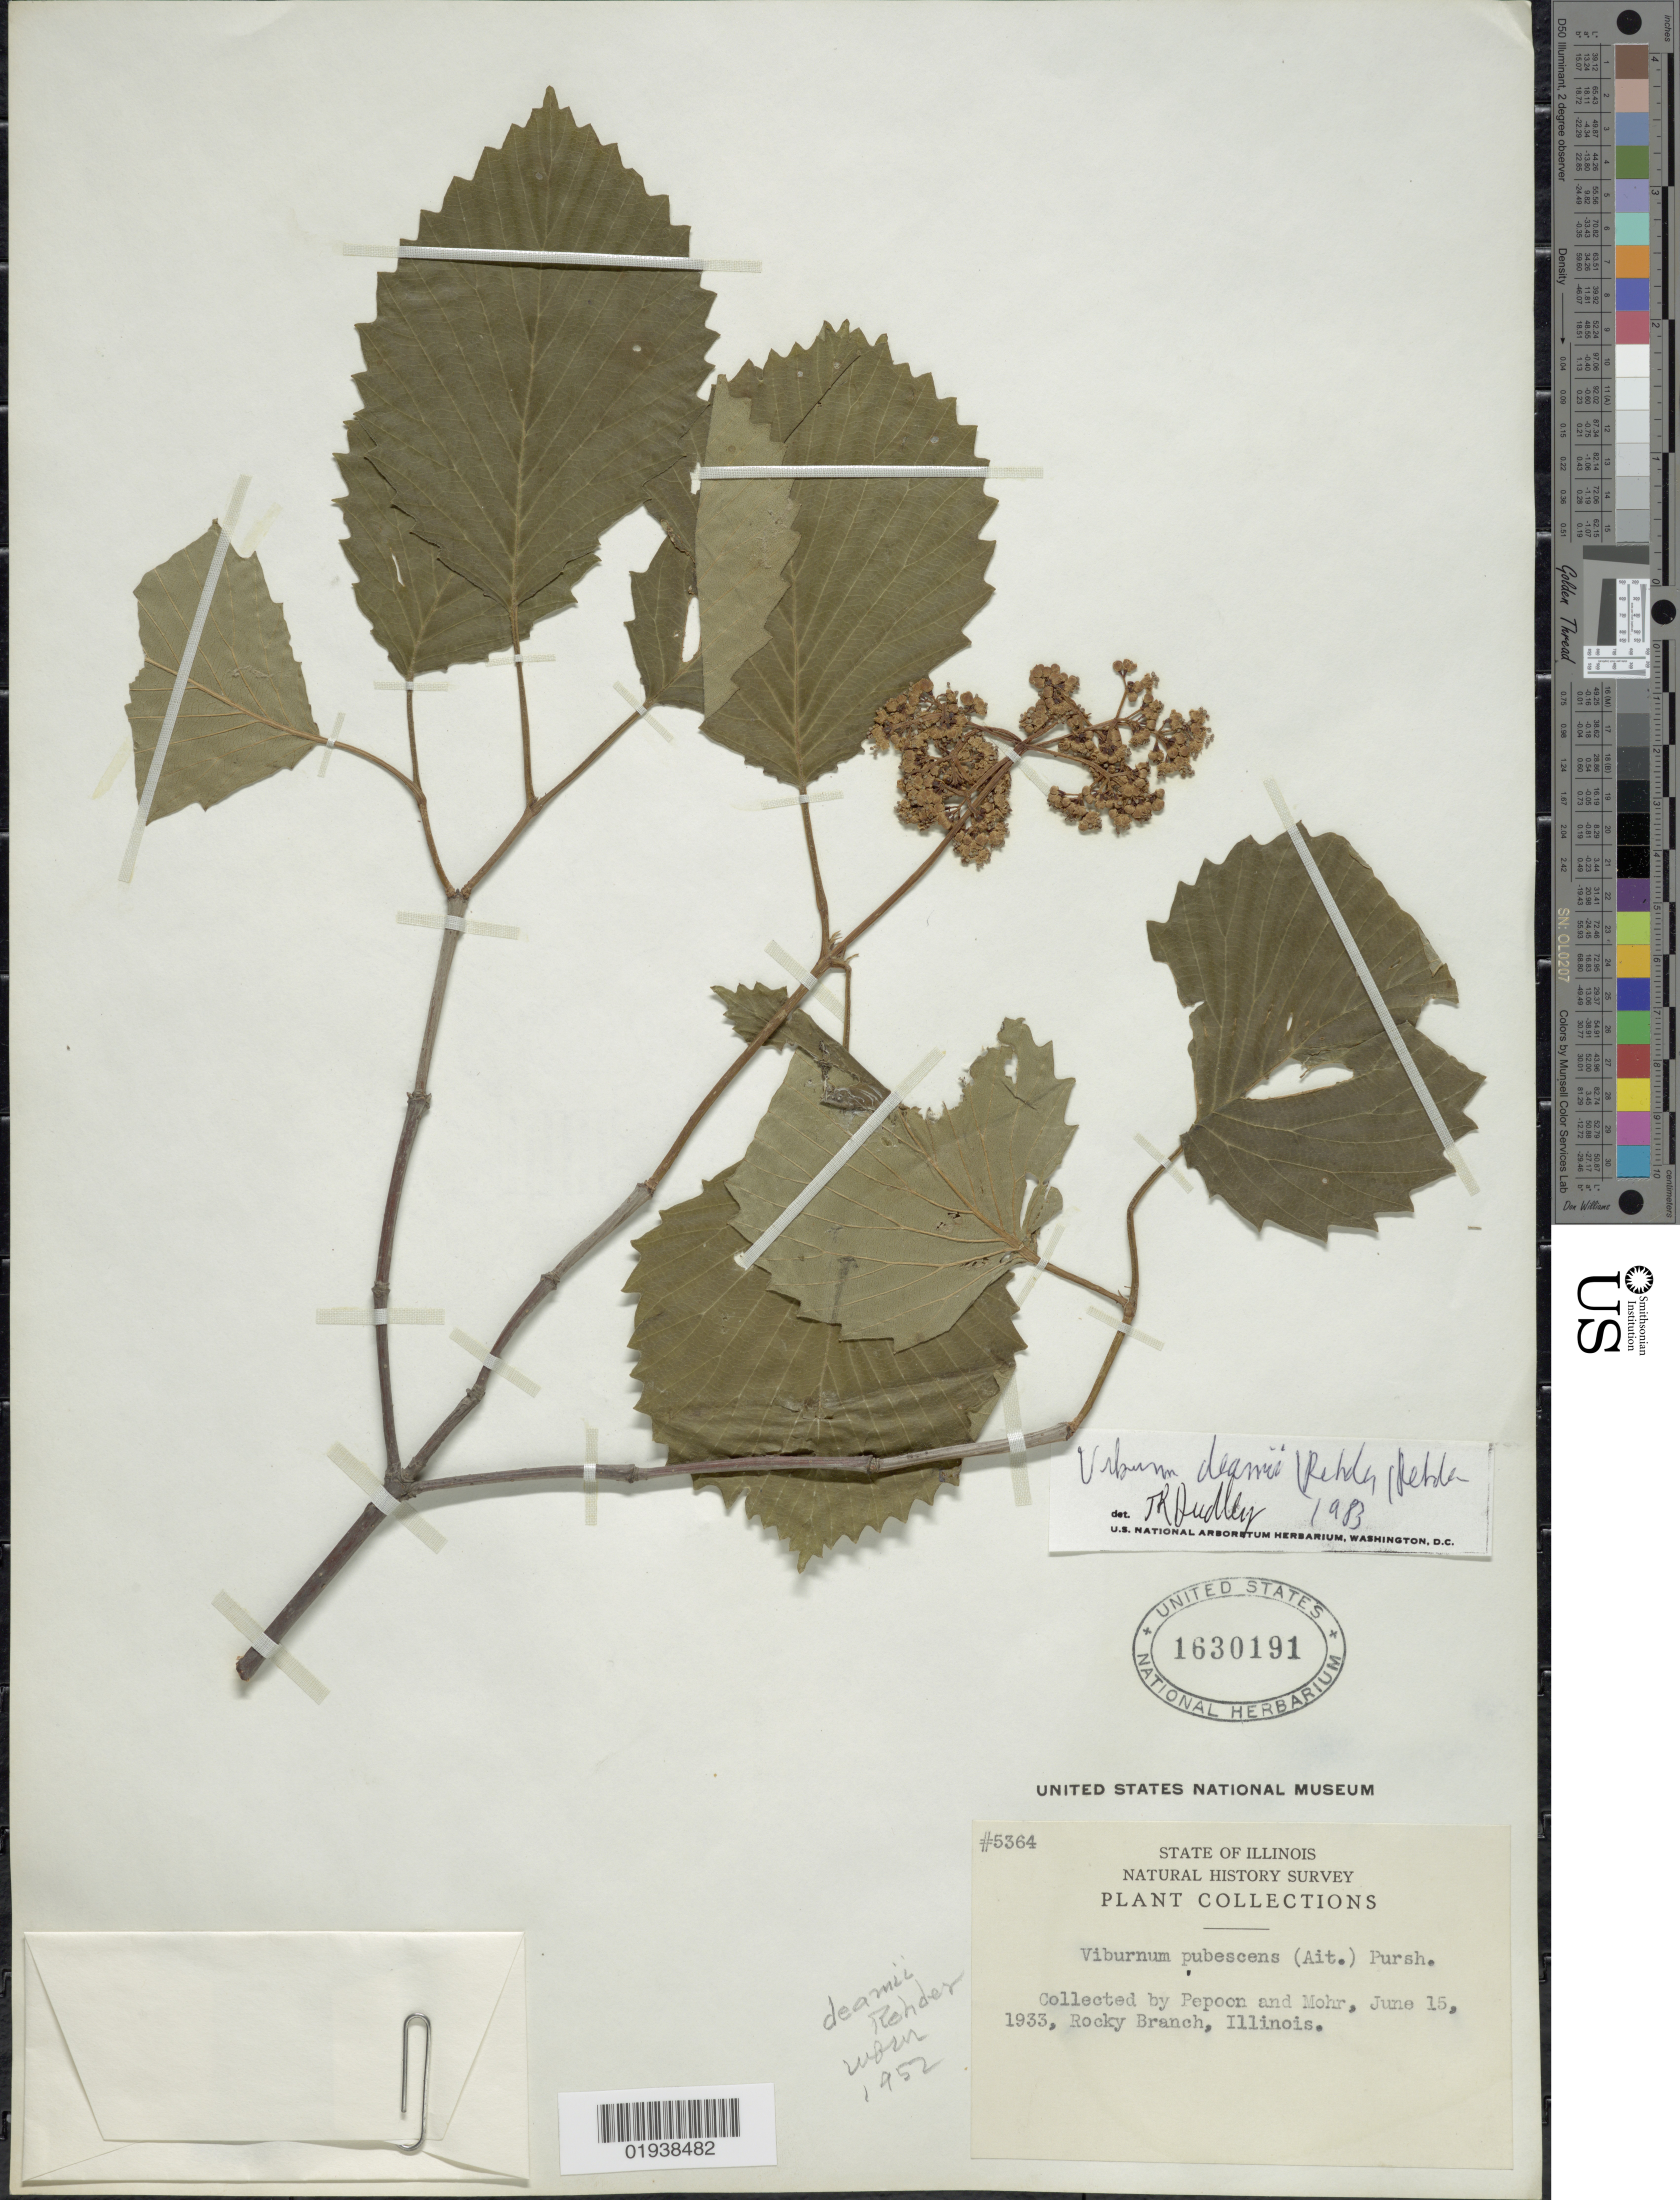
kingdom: Plantae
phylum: Tracheophyta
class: Magnoliopsida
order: Dipsacales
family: Viburnaceae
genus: Viburnum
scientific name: Viburnum deamii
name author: Bush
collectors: Pepoon & Mohr, --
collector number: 5364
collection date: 1933-06-15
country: United States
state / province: Illinois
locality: Rocky Branch.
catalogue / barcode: US 1630191